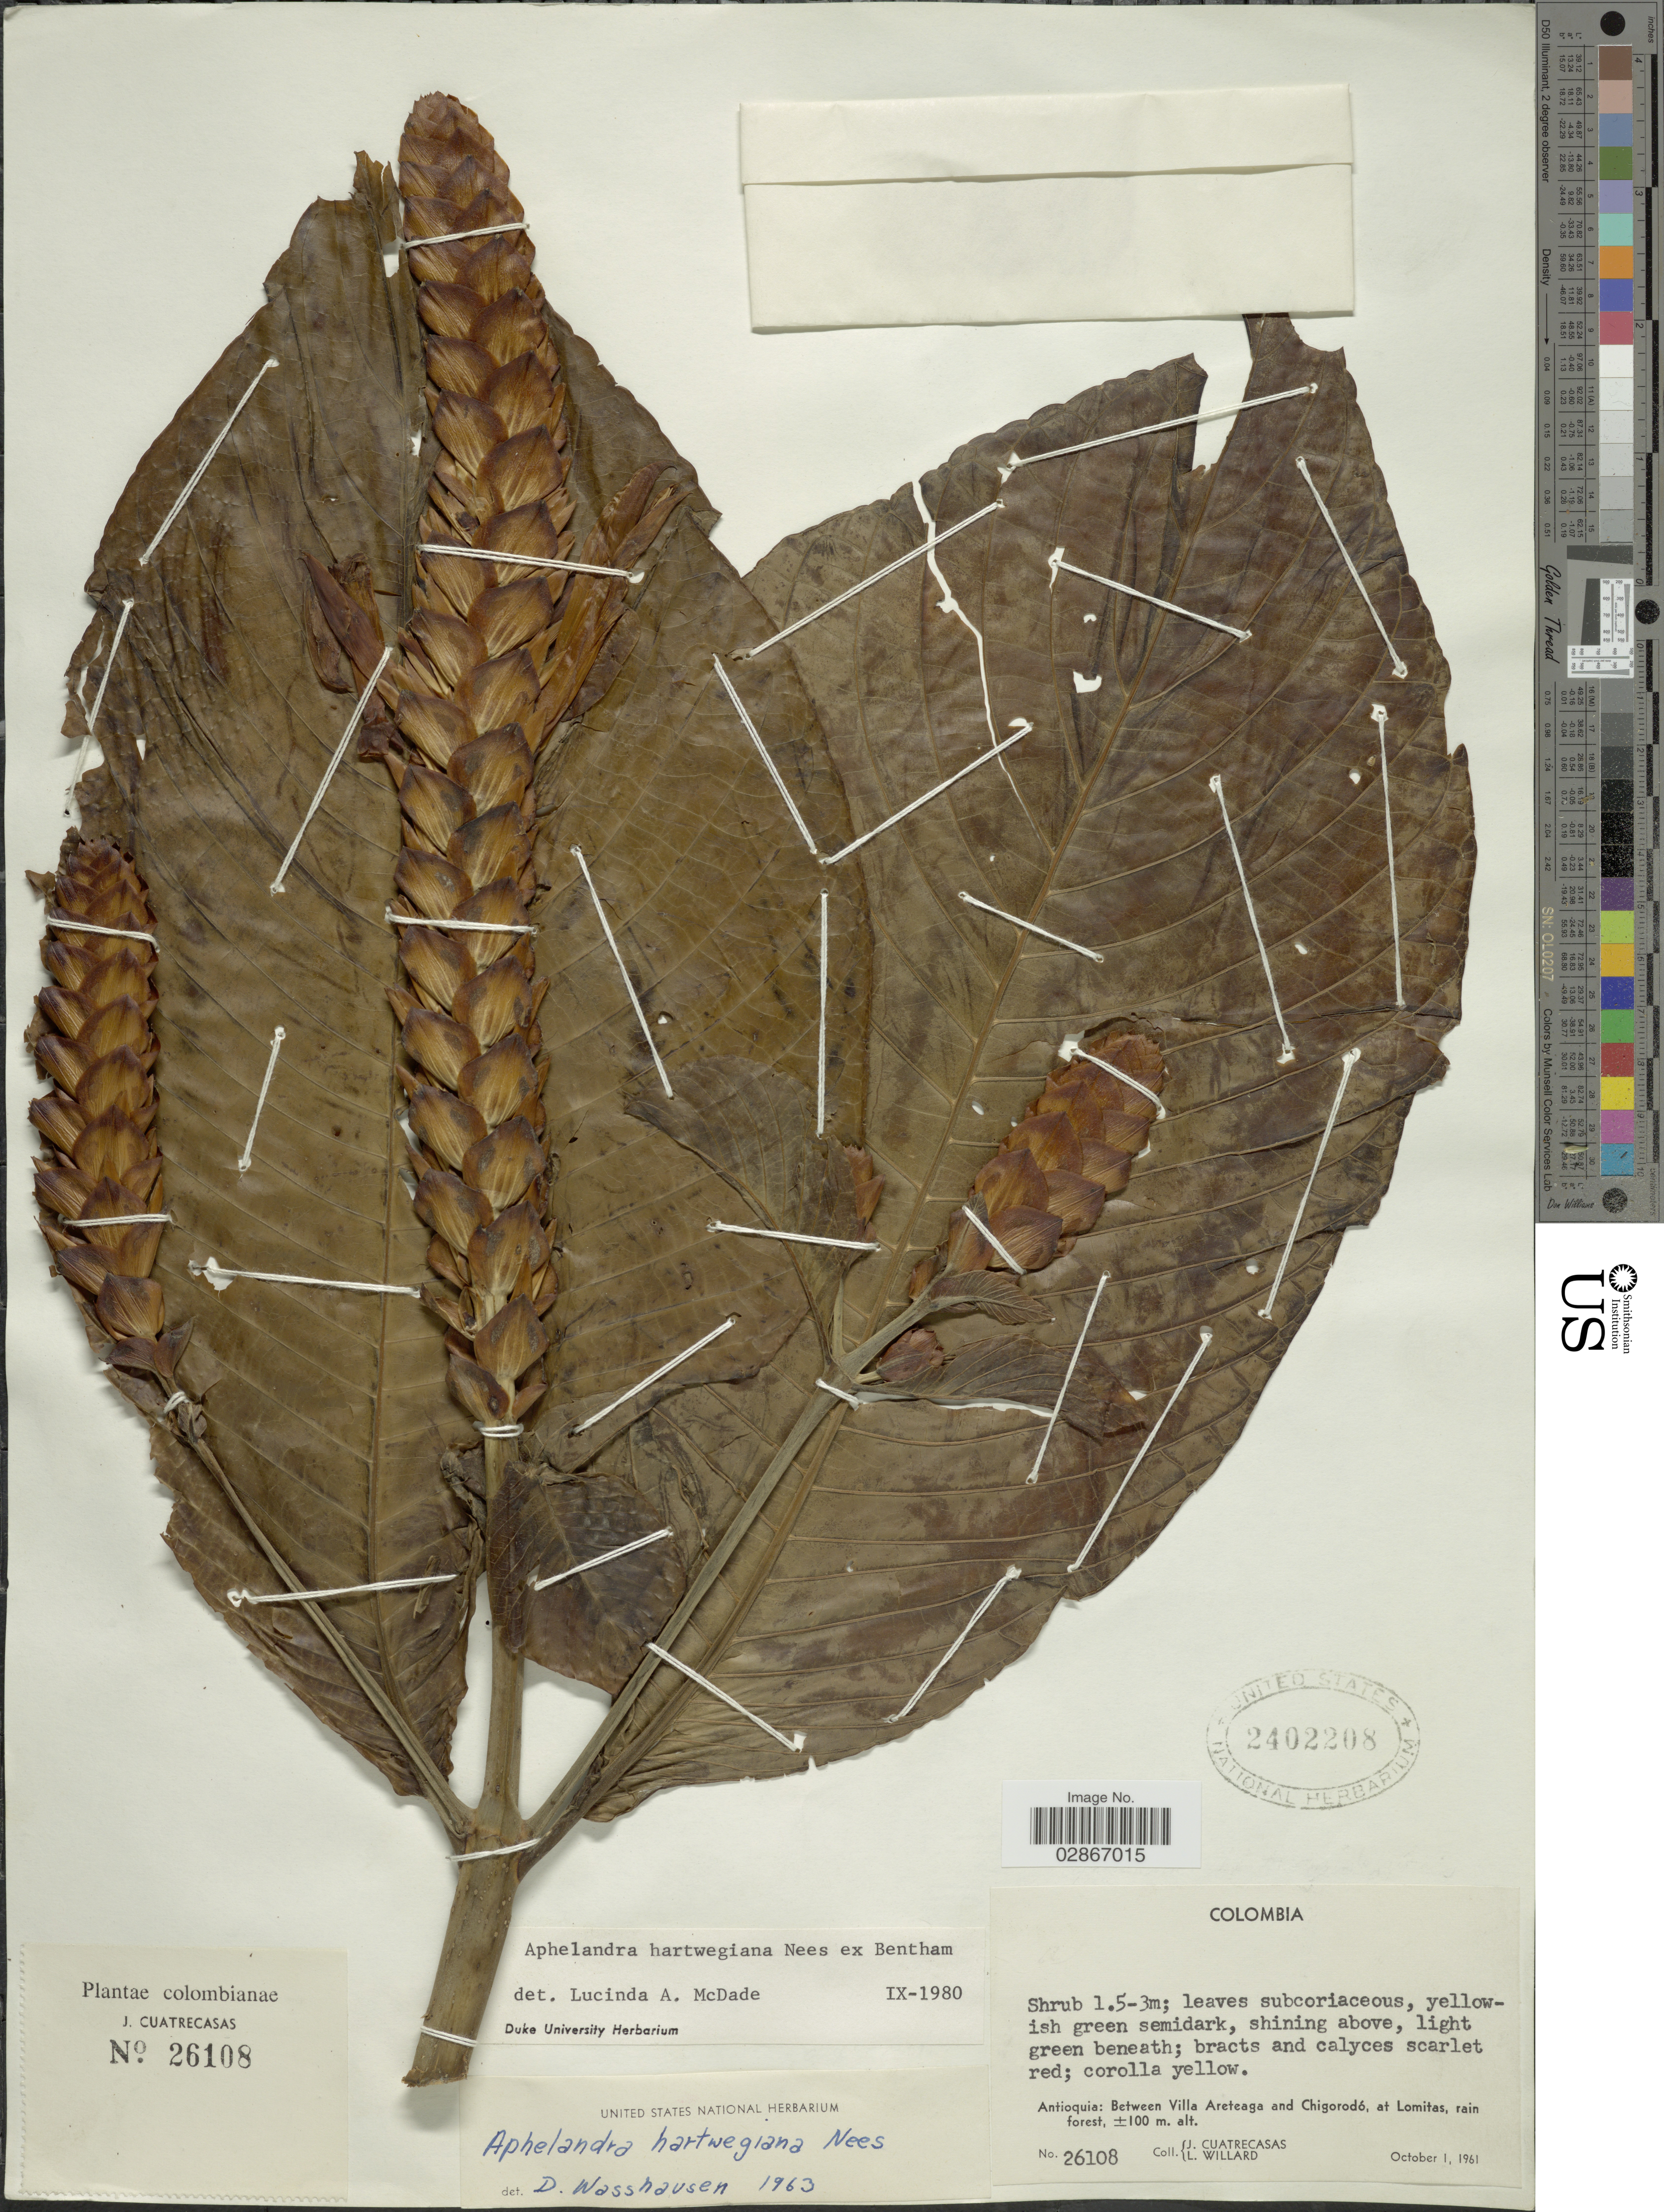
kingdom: Plantae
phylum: Tracheophyta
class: Magnoliopsida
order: Lamiales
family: Acanthaceae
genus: Aphelandra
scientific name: Aphelandra hartwegiana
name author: Nees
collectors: J. Cuatrecasas & L. Willard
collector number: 26108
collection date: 1961-10-01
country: Colombia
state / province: Antioquia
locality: Between Villa Areteaga and Chigorodó, at Lomitas.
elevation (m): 100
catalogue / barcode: US 2402208